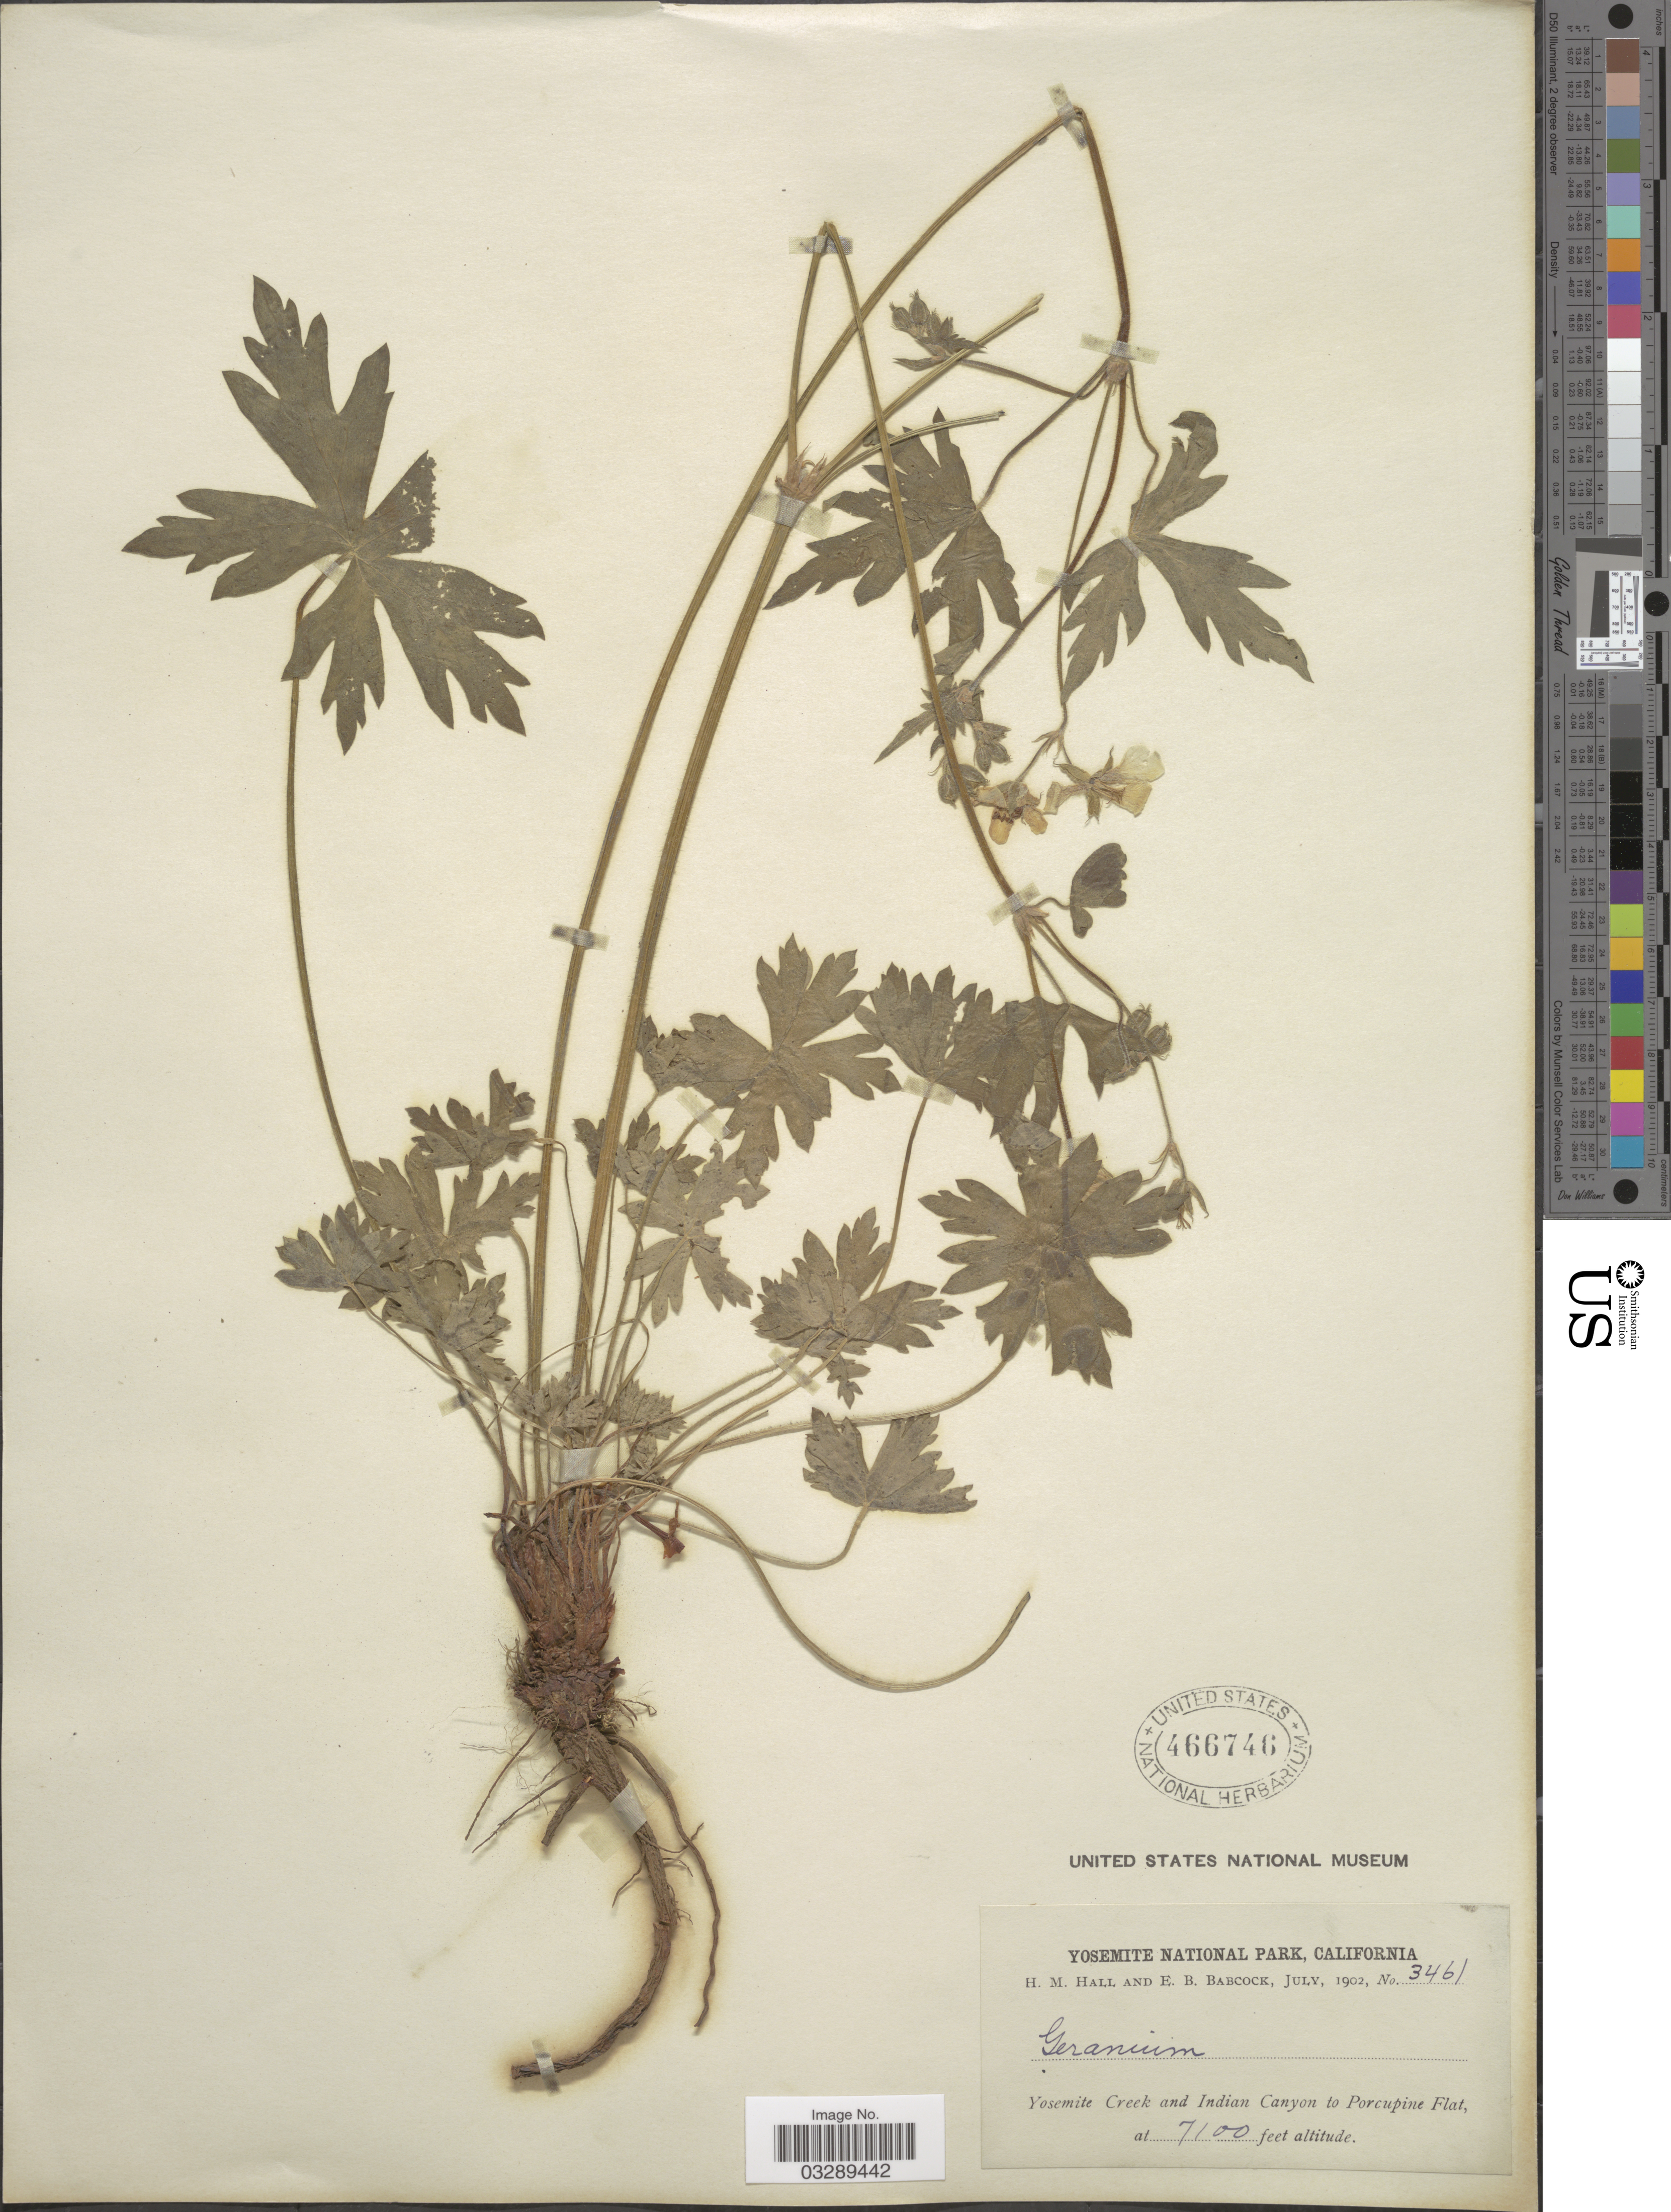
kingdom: Plantae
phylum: Tracheophyta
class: Magnoliopsida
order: Geraniales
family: Geraniaceae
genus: Geranium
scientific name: Geranium sp.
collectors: H. M. Hall & E. B. Babcock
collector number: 3461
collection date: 1902-07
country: United States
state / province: California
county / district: Mariposa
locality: Yosemite National Park. Yosemite Creek and Indian Canyon to Porcupine Flat.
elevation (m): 2164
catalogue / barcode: US 466746